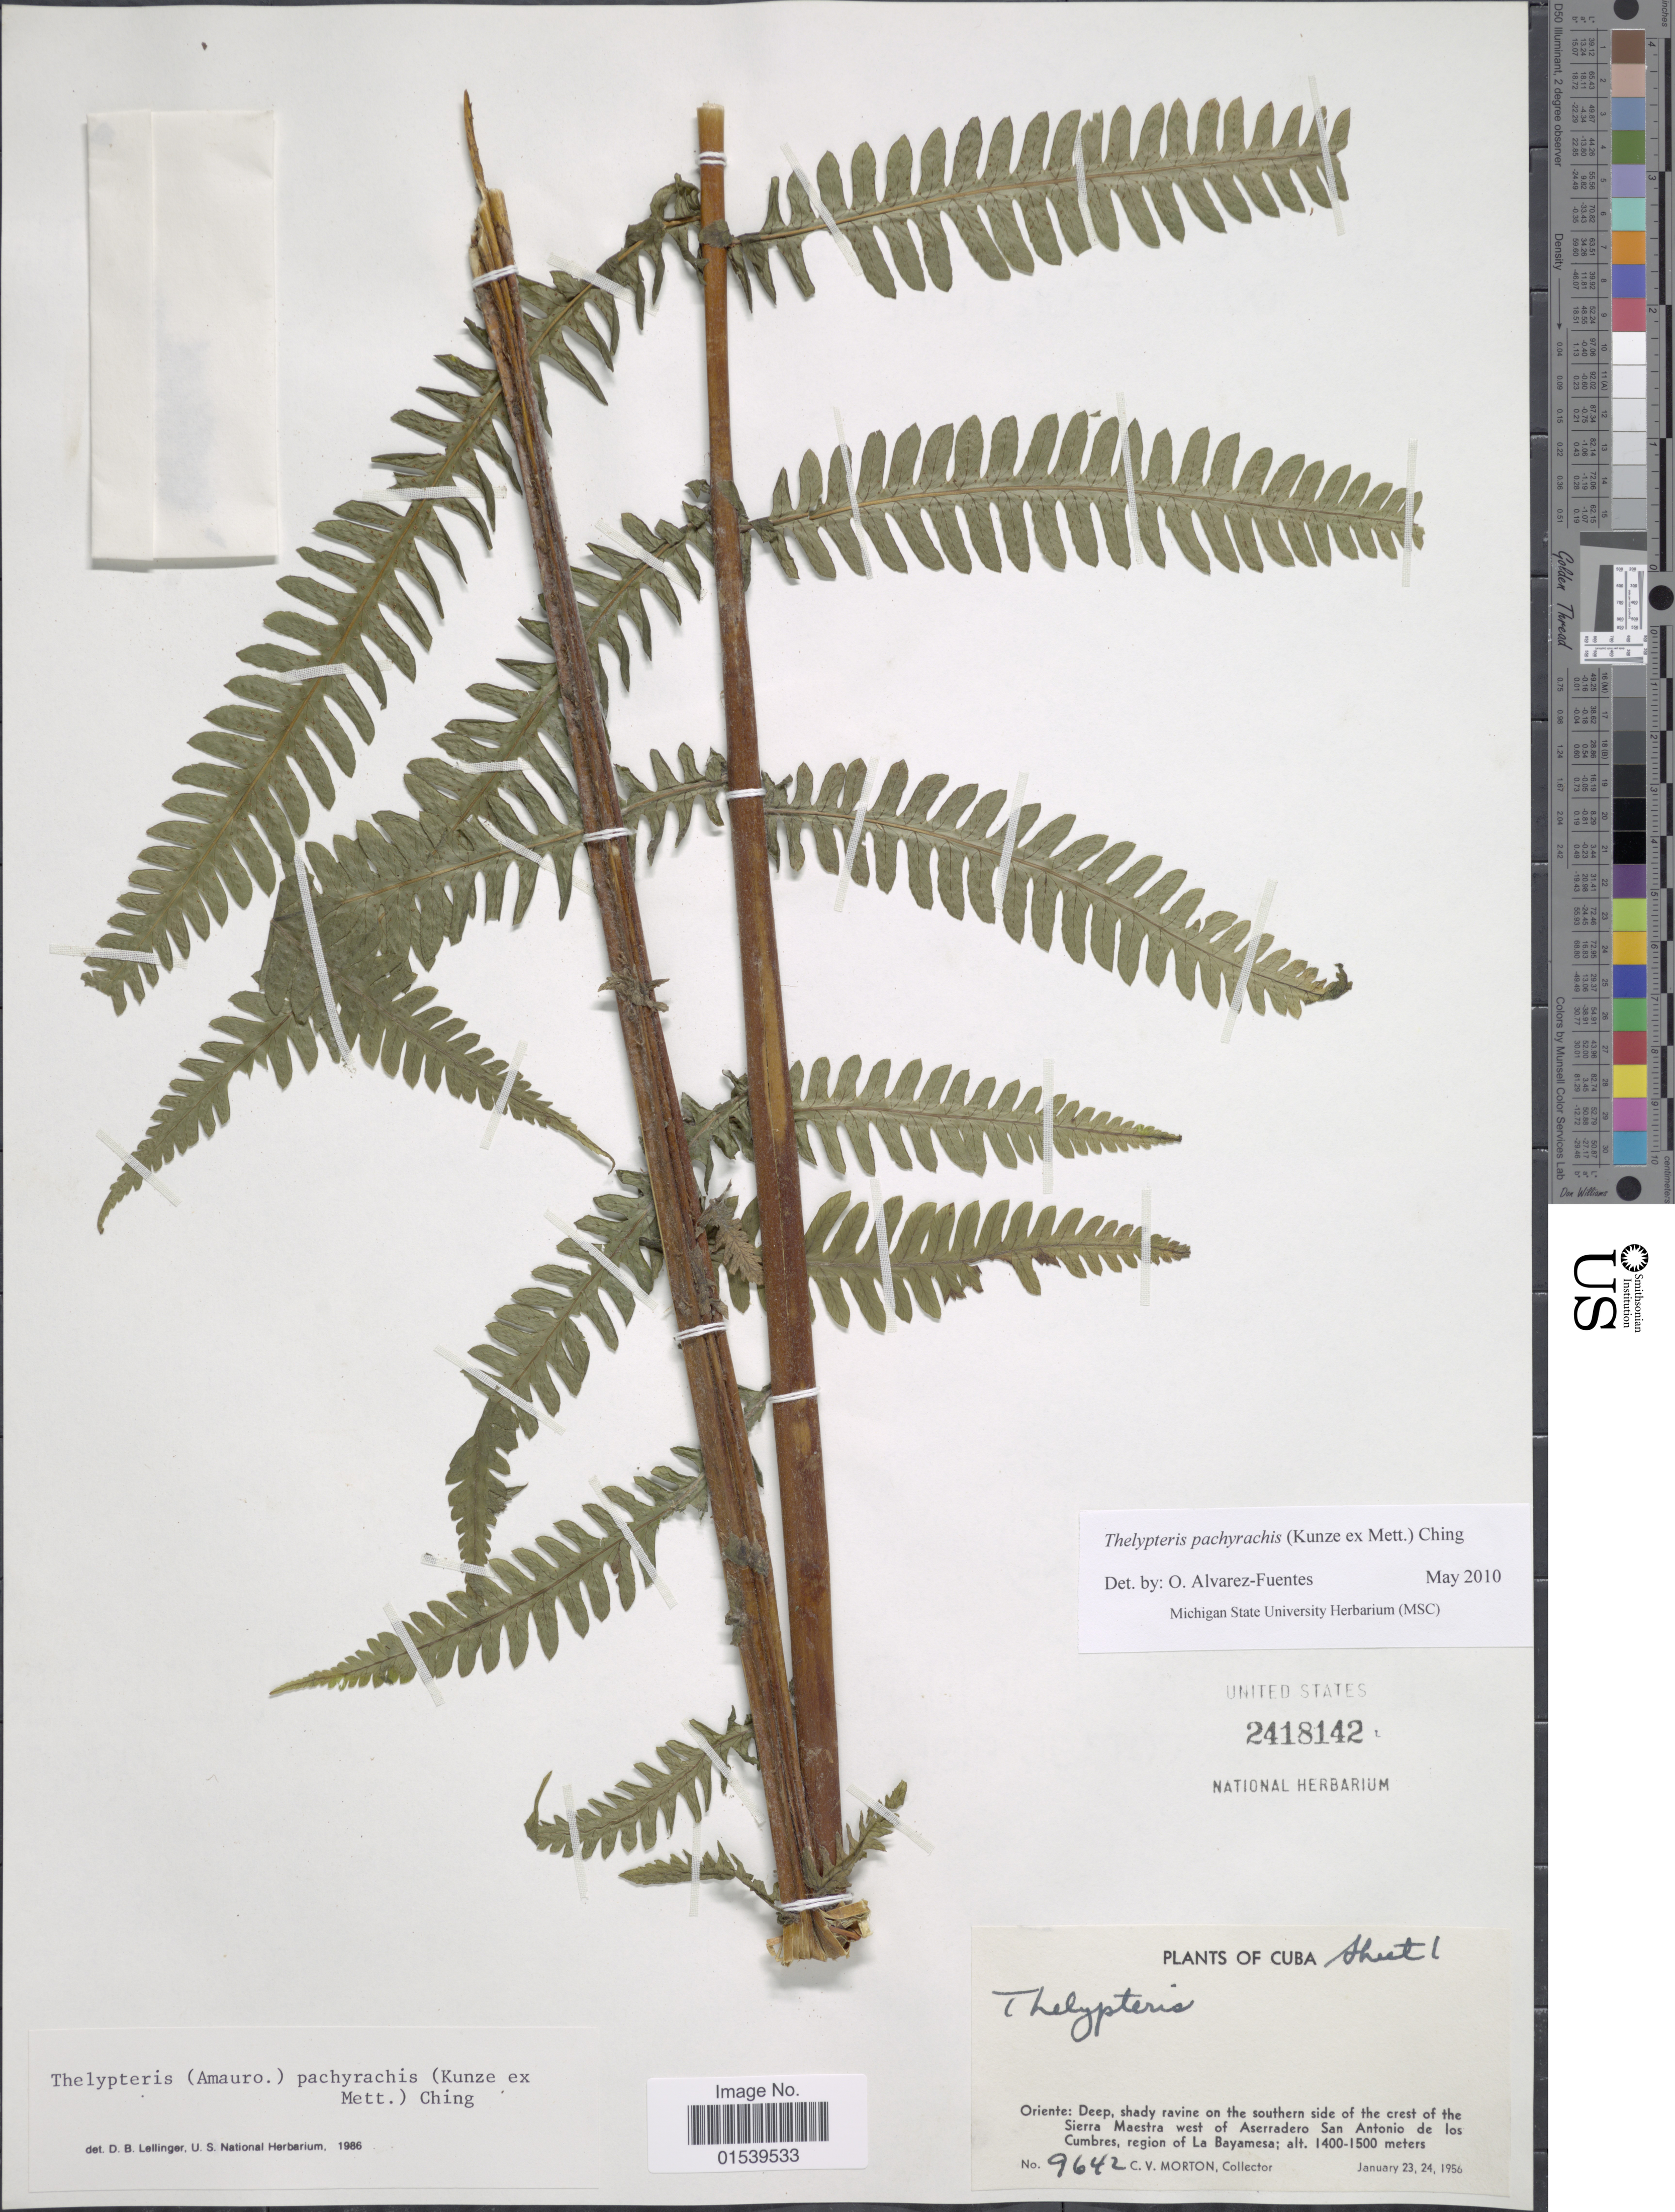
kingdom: Plantae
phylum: Tracheophyta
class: Polypodiopsida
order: Polypodiales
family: Thelypteridaceae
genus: Amauropelta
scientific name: Amauropelta pachyrachis (Kunze) comb. nov., ined 2015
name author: (Kunze)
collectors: C. V. Morton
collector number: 9642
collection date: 1956-01-23/1956-01-24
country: Cuba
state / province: Oriente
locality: Oriente: deep, shady ravine on the southern side of the crest of the Sierra Maestra west of Asseradero San Antonio de los Cumbres, region of La Bayamesa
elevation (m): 1400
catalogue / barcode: US 2418142